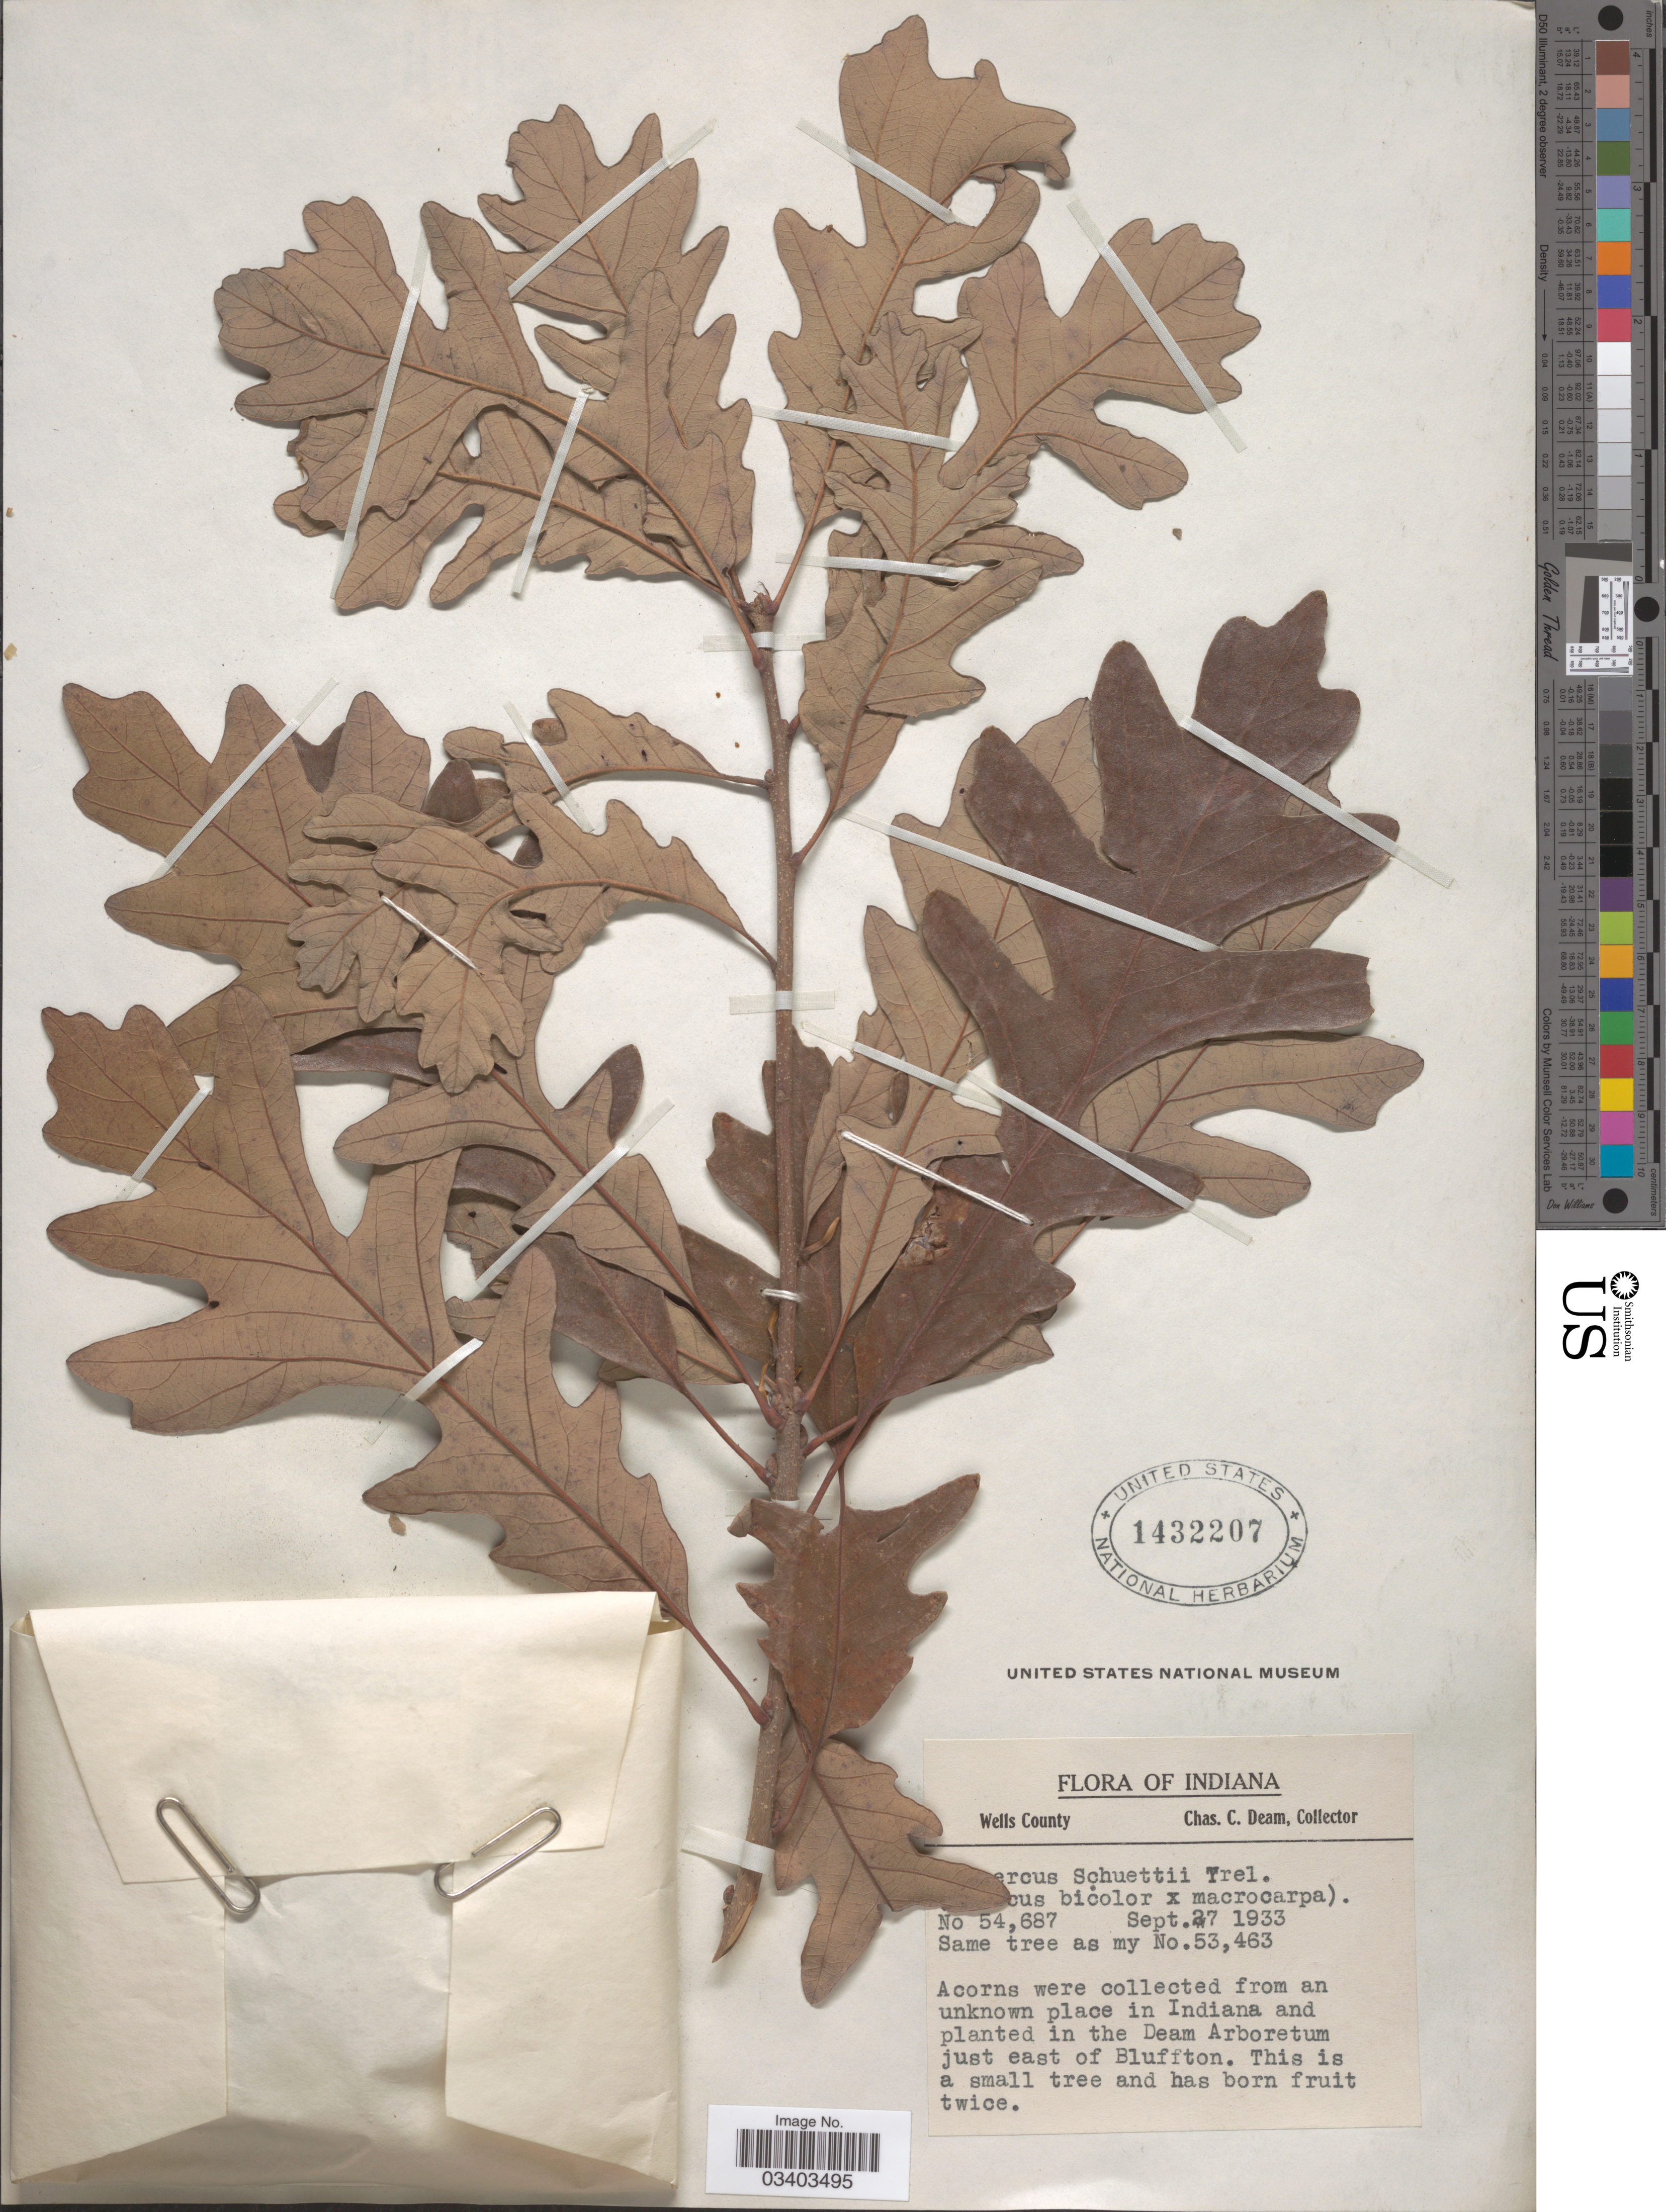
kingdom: Plantae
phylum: Tracheophyta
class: Magnoliopsida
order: Fagales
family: Fagaceae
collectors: C. C. Deam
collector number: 54687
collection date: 1933-09-27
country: United States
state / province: Indiana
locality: Wells County. The Deam Arboretum just east of Bluffton.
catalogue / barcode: US 1432207